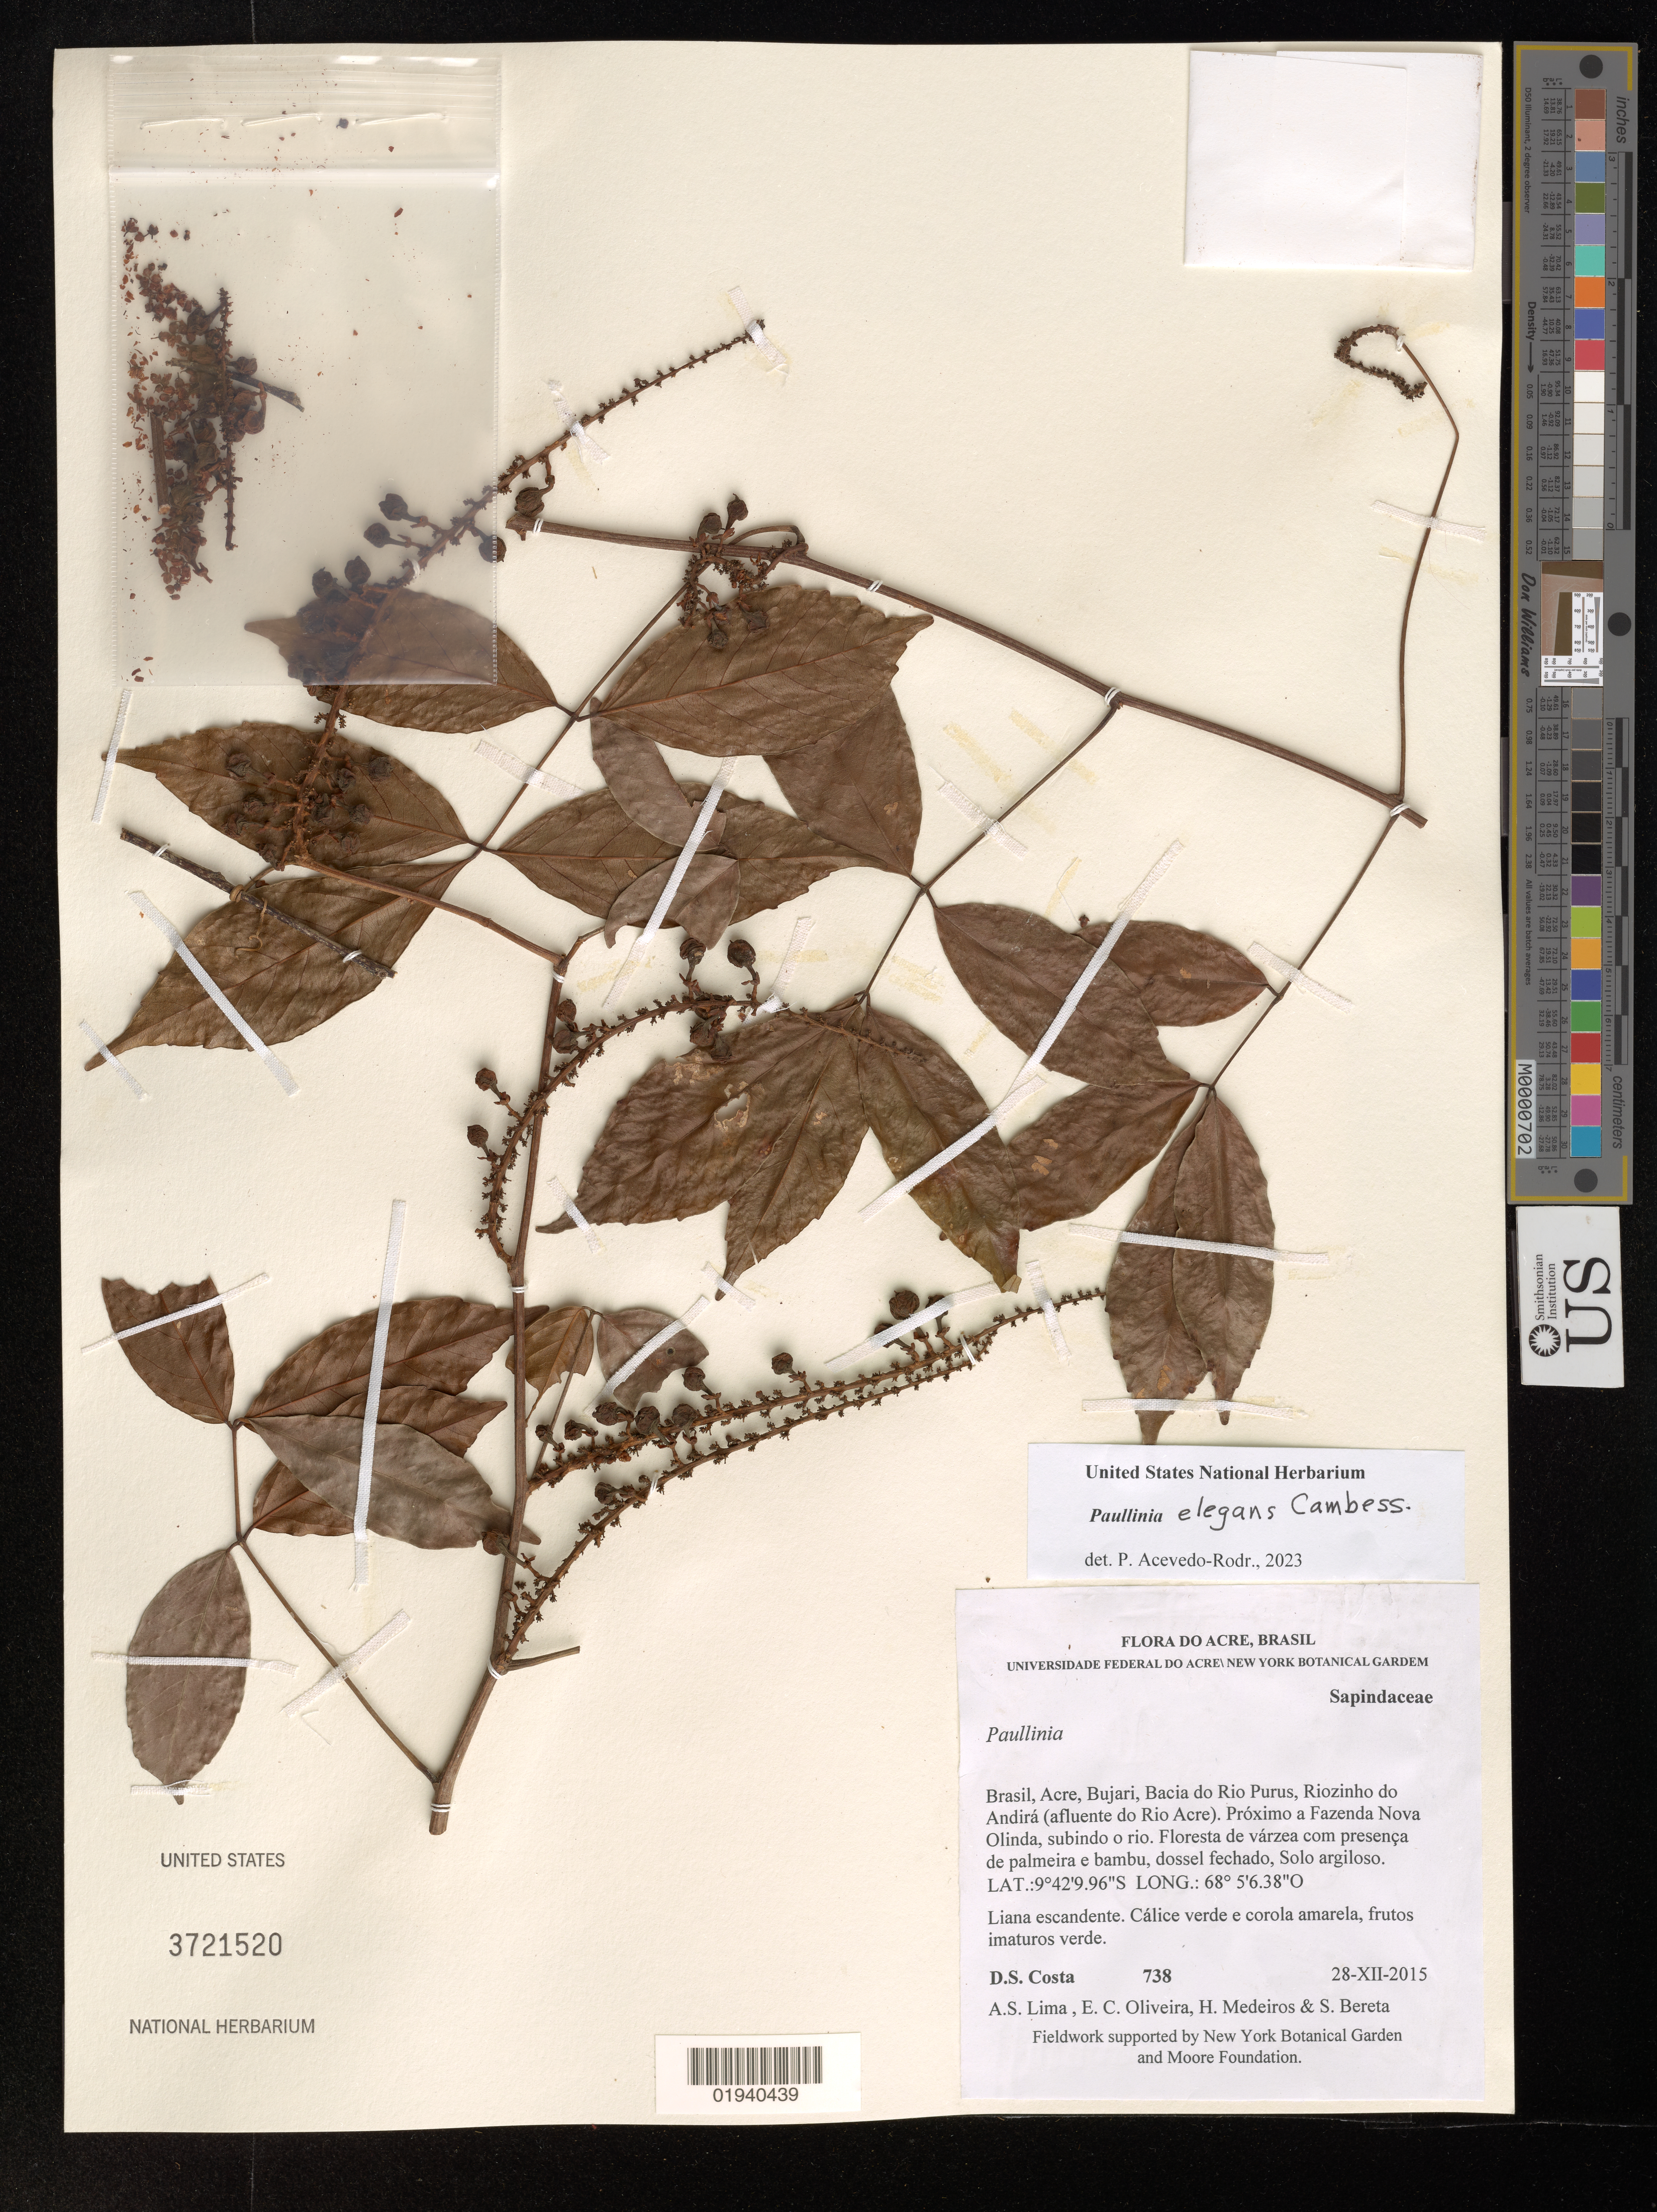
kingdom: Plantae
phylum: Tracheophyta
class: Magnoliopsida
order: Sapindales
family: Sapindaceae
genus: Paullinia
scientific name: Paullinia sp.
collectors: D. Costa, A. Lima, E. C. Oliveira, H. Medeiros & S. Bereta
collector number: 738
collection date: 2015-11-28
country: Brazil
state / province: Acre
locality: Bujari, Bacia do Rio Purus, Riozinho do Andirá (afluente do Rio Acre). Próximo a Fazenda Nova Olinda, subindo o rio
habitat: Floresta de várzea com presença de palmeira e bambu, dossel fechado, solo argiloso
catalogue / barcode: US 3721520